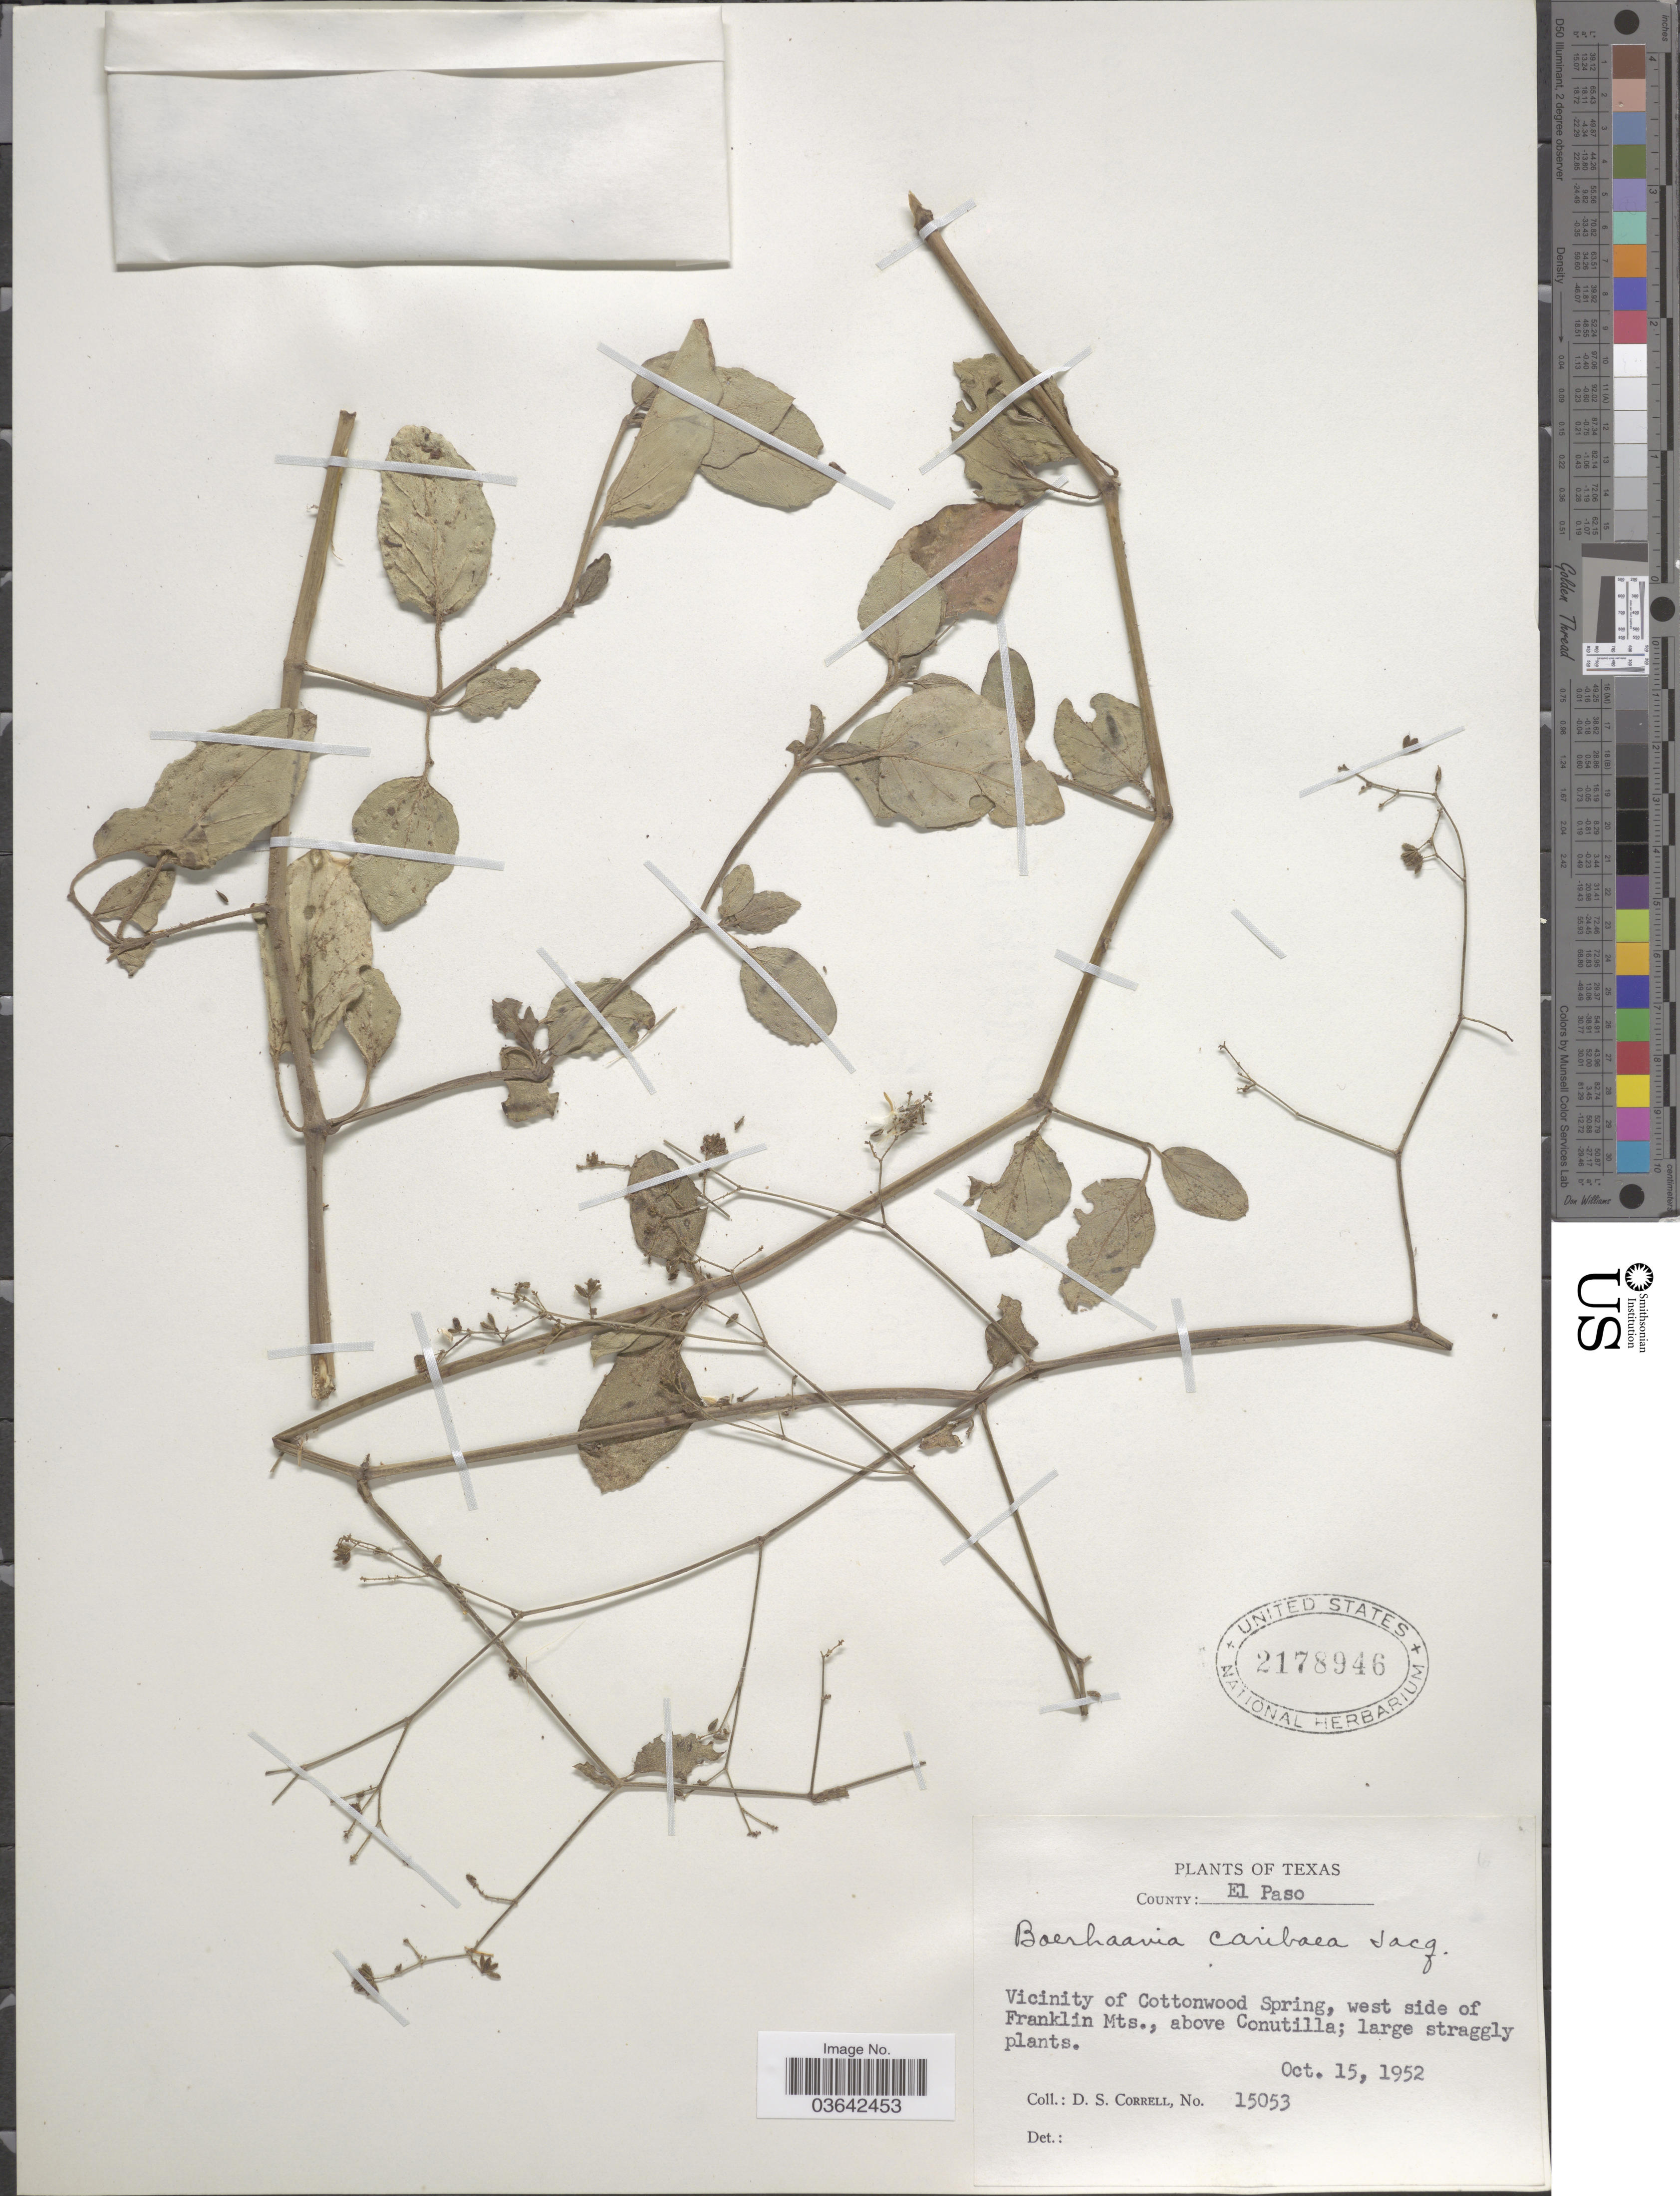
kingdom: Plantae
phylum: Tracheophyta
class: Magnoliopsida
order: Caryophyllales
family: Nyctaginaceae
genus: Boerhavia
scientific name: Boerhavia coccinea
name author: Mill.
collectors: D. S. Correll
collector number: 15053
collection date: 1952-10-15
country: United States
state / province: Texas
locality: County: El Paso. Vicinity of Cottonwood Spring, west side of Franklin Mts., above Conutilla.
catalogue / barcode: US 2178946